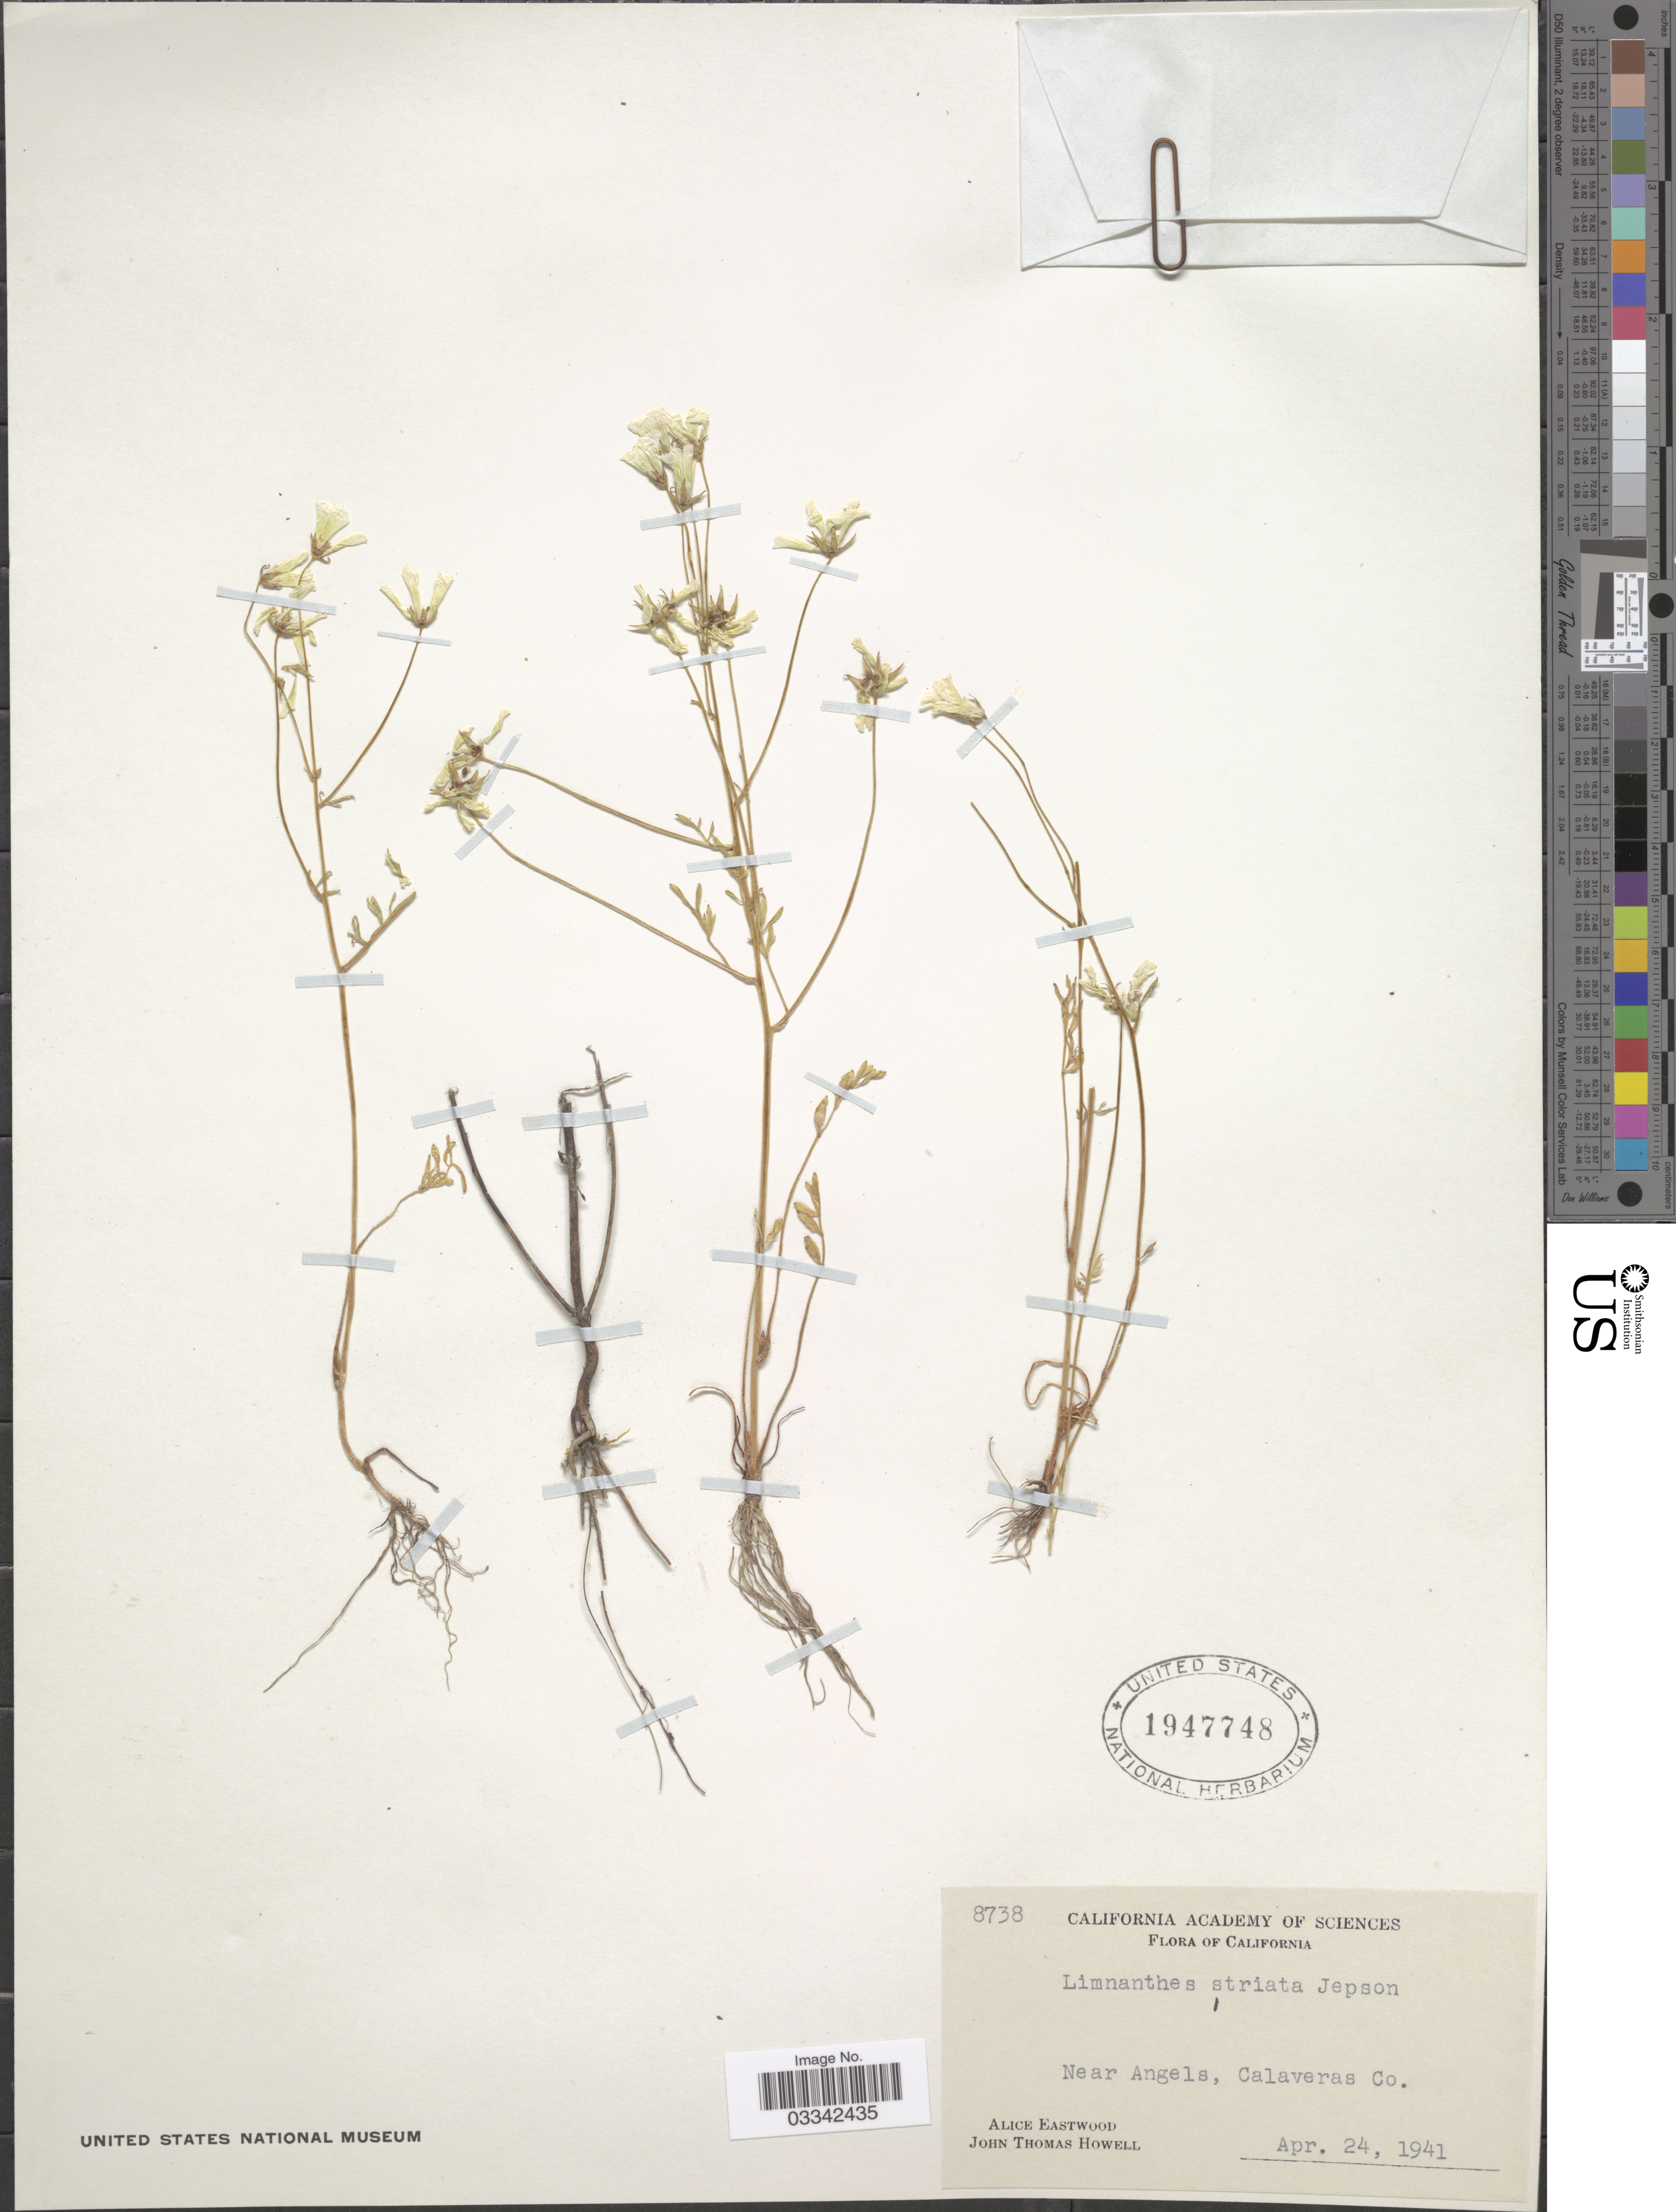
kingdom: Plantae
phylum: Tracheophyta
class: Magnoliopsida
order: Brassicales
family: Limnanthaceae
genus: Limnanthes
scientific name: Limnanthes striata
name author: Jeps.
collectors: J. T. Howell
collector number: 8738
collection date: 1941-04-24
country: United States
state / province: California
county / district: Calaveras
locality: Near Angles, Calaveras Co.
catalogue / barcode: US 1947748